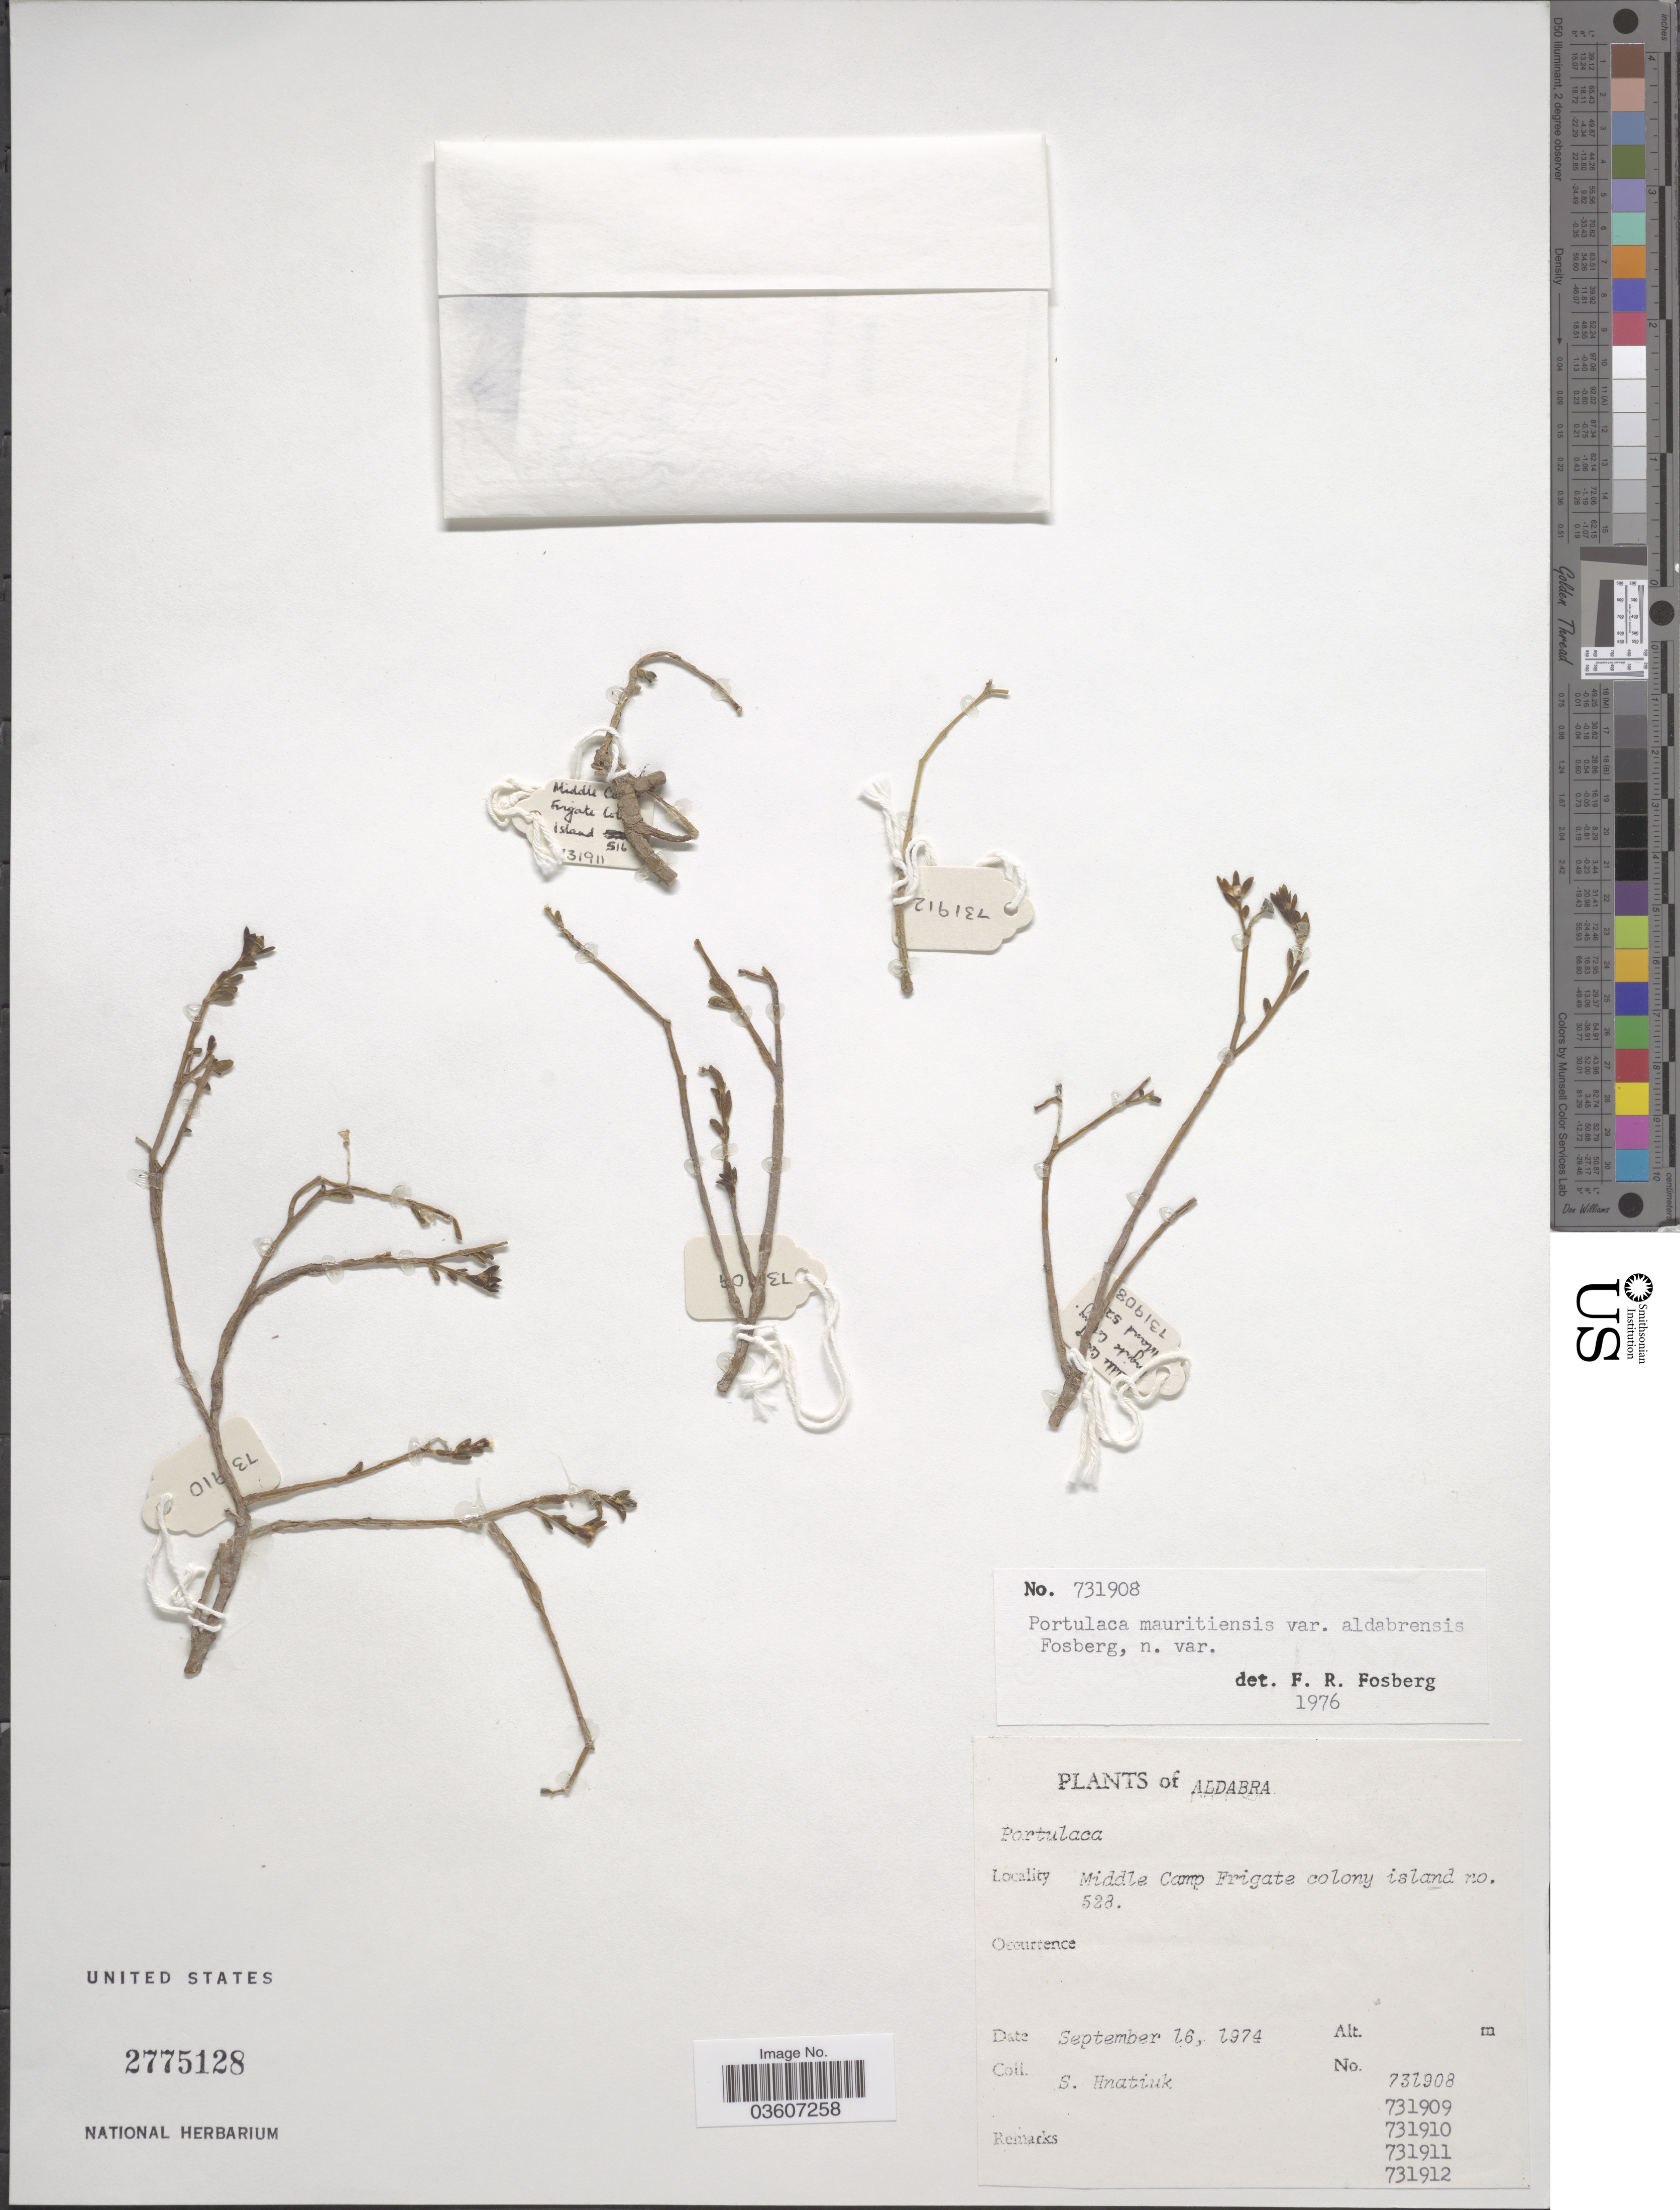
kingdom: Plantae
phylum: Tracheophyta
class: Magnoliopsida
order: Caryophyllales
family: Portulacaceae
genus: Portulaca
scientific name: Portulaca mauritiensis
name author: Poelln.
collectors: S. Hnatiuk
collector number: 731908/731909/731910/731911/731912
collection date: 1974-09-16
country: Seychelles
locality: Aldabra. Middle Camp Frigate colony island no. 528.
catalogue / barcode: US 2775128